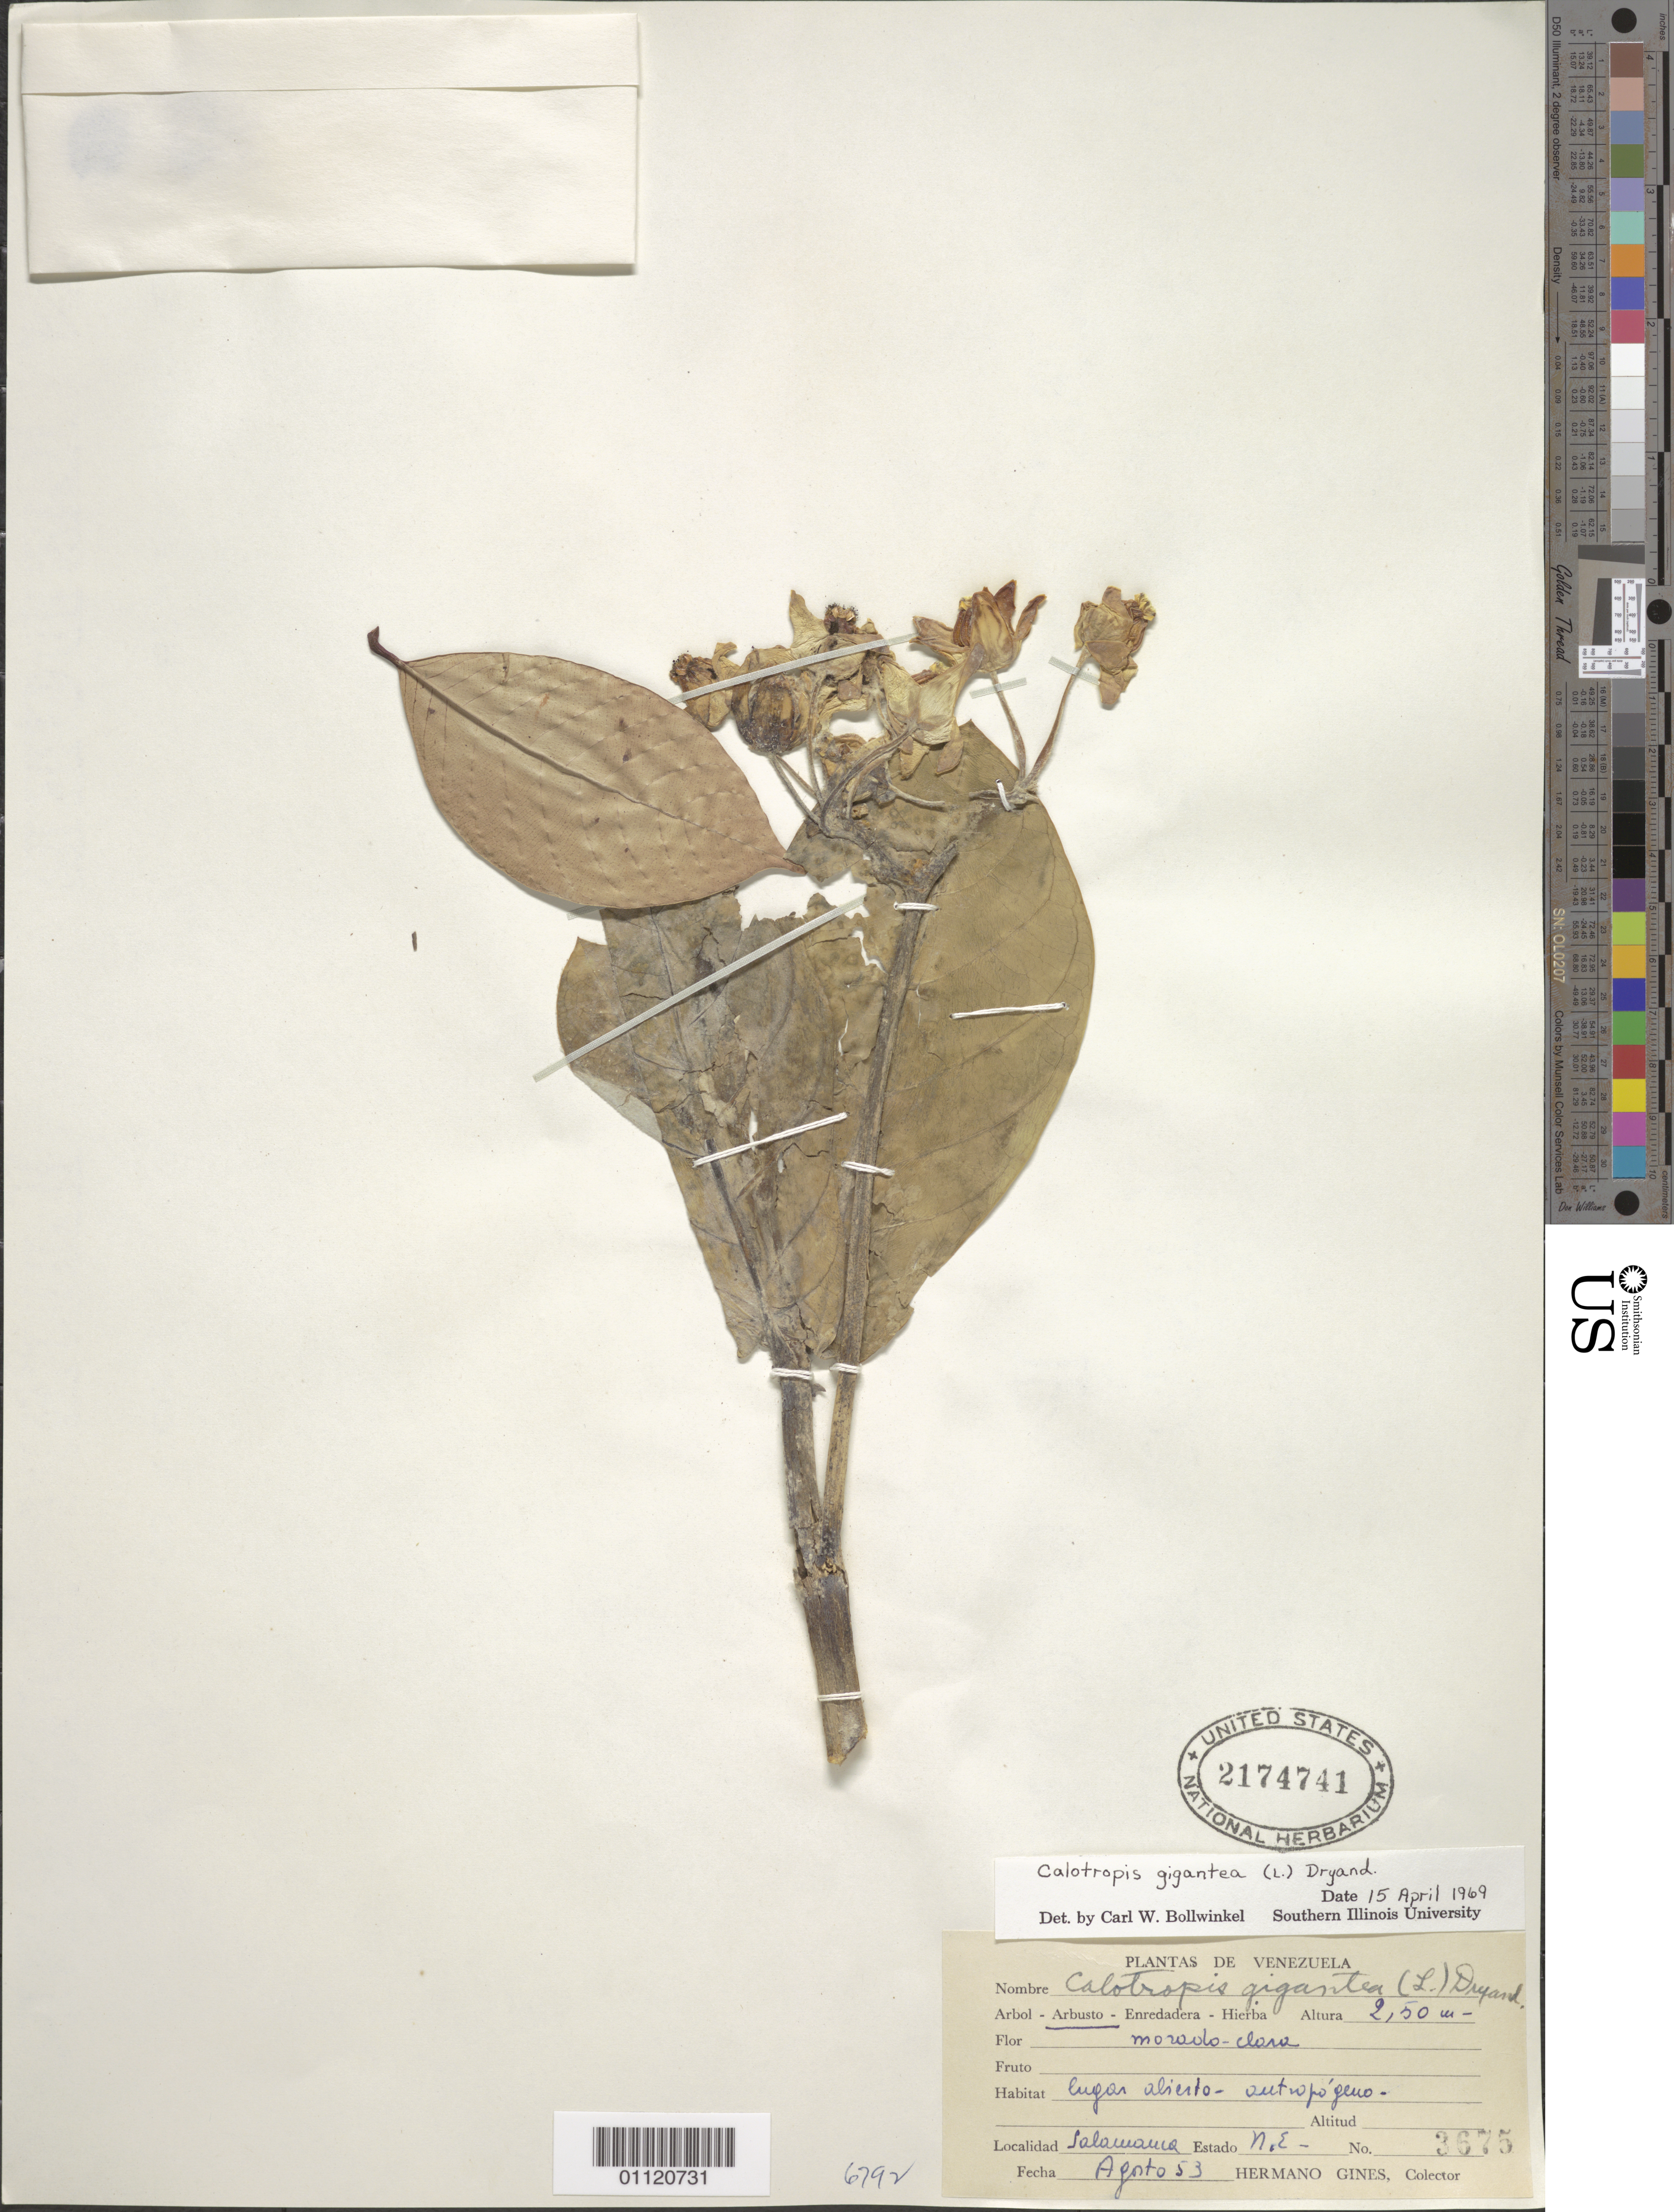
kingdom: Plantae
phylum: Tracheophyta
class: Magnoliopsida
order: Gentianales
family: Apocynaceae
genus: Calotropis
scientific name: Calotropis gigantea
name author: (L.) W.T. Aiton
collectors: Bro. Gines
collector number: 3675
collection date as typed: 01 Aug 1953 to 31 Aug 1953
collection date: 1953-08-01/1953-08-31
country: Venezuela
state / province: Nueva Esparta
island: Margarita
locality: Salamanca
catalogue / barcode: US 2174741